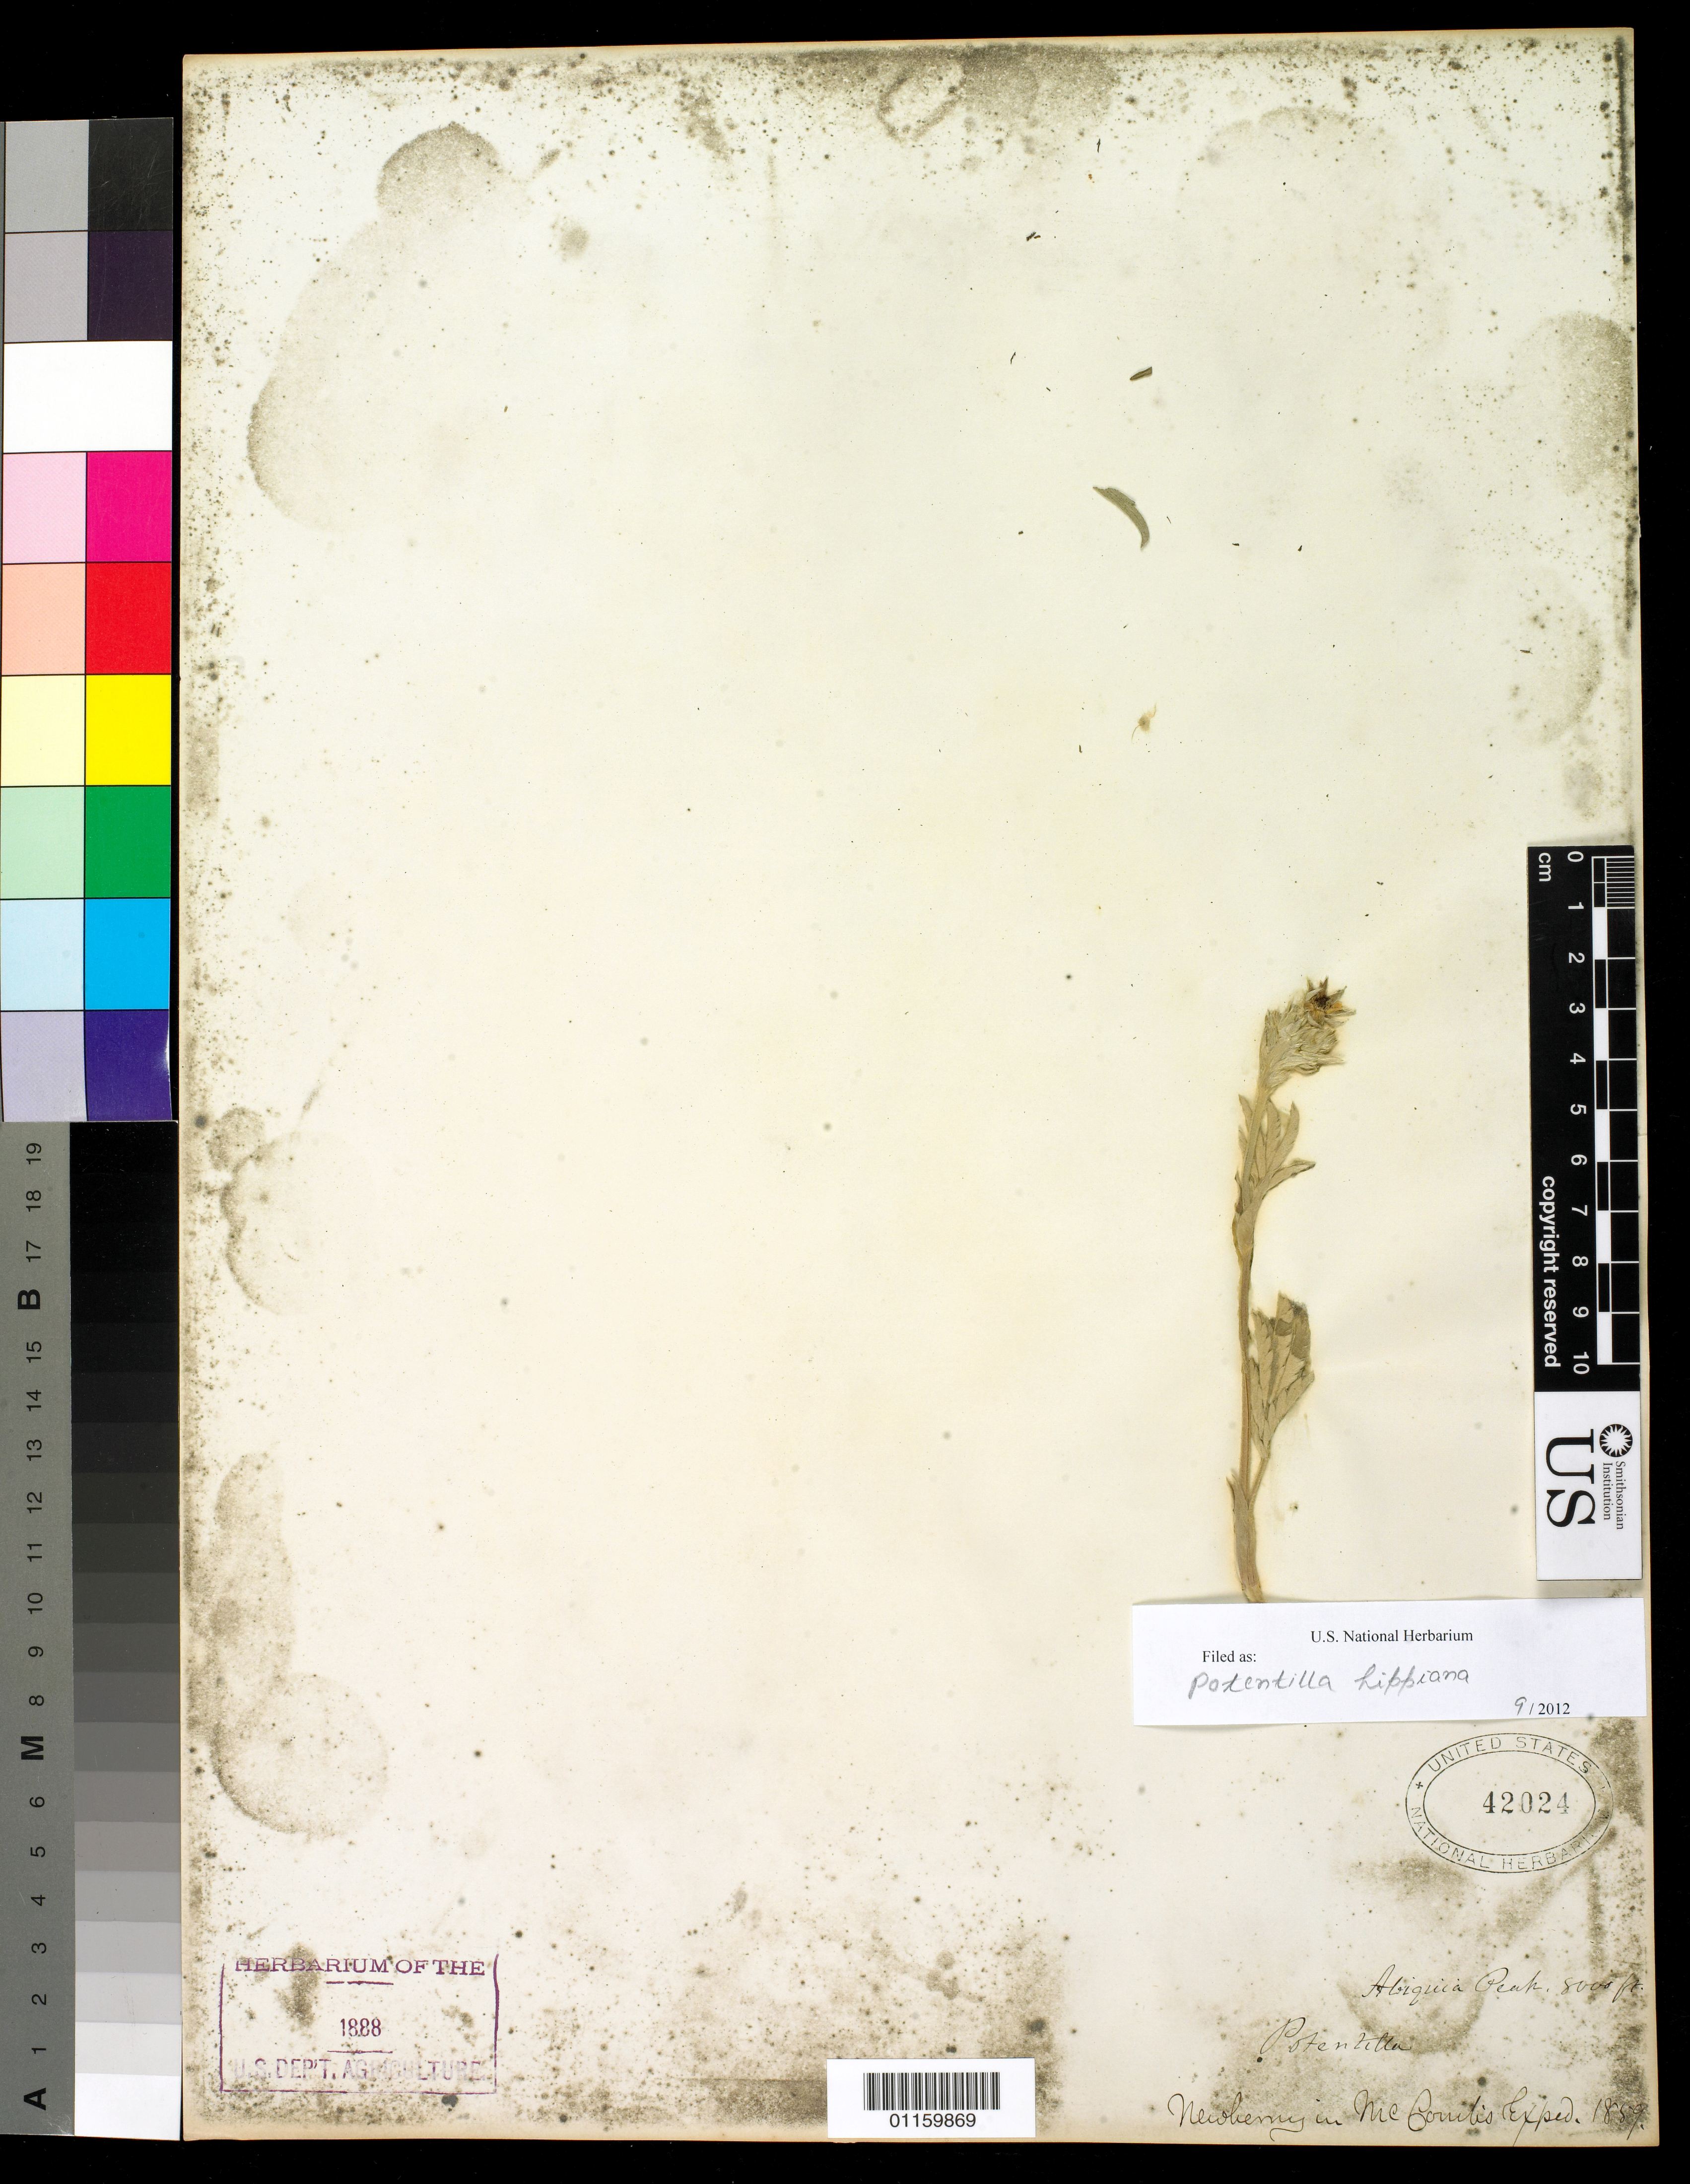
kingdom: Plantae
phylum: Tracheophyta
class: Magnoliopsida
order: Rosales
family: Rosaceae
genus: Potentilla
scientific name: Potentilla hippiana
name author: Lehm.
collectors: -. Newberry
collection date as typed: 1859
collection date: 1859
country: United States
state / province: New Mexico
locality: Abiquiu Peak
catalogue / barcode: US 42024